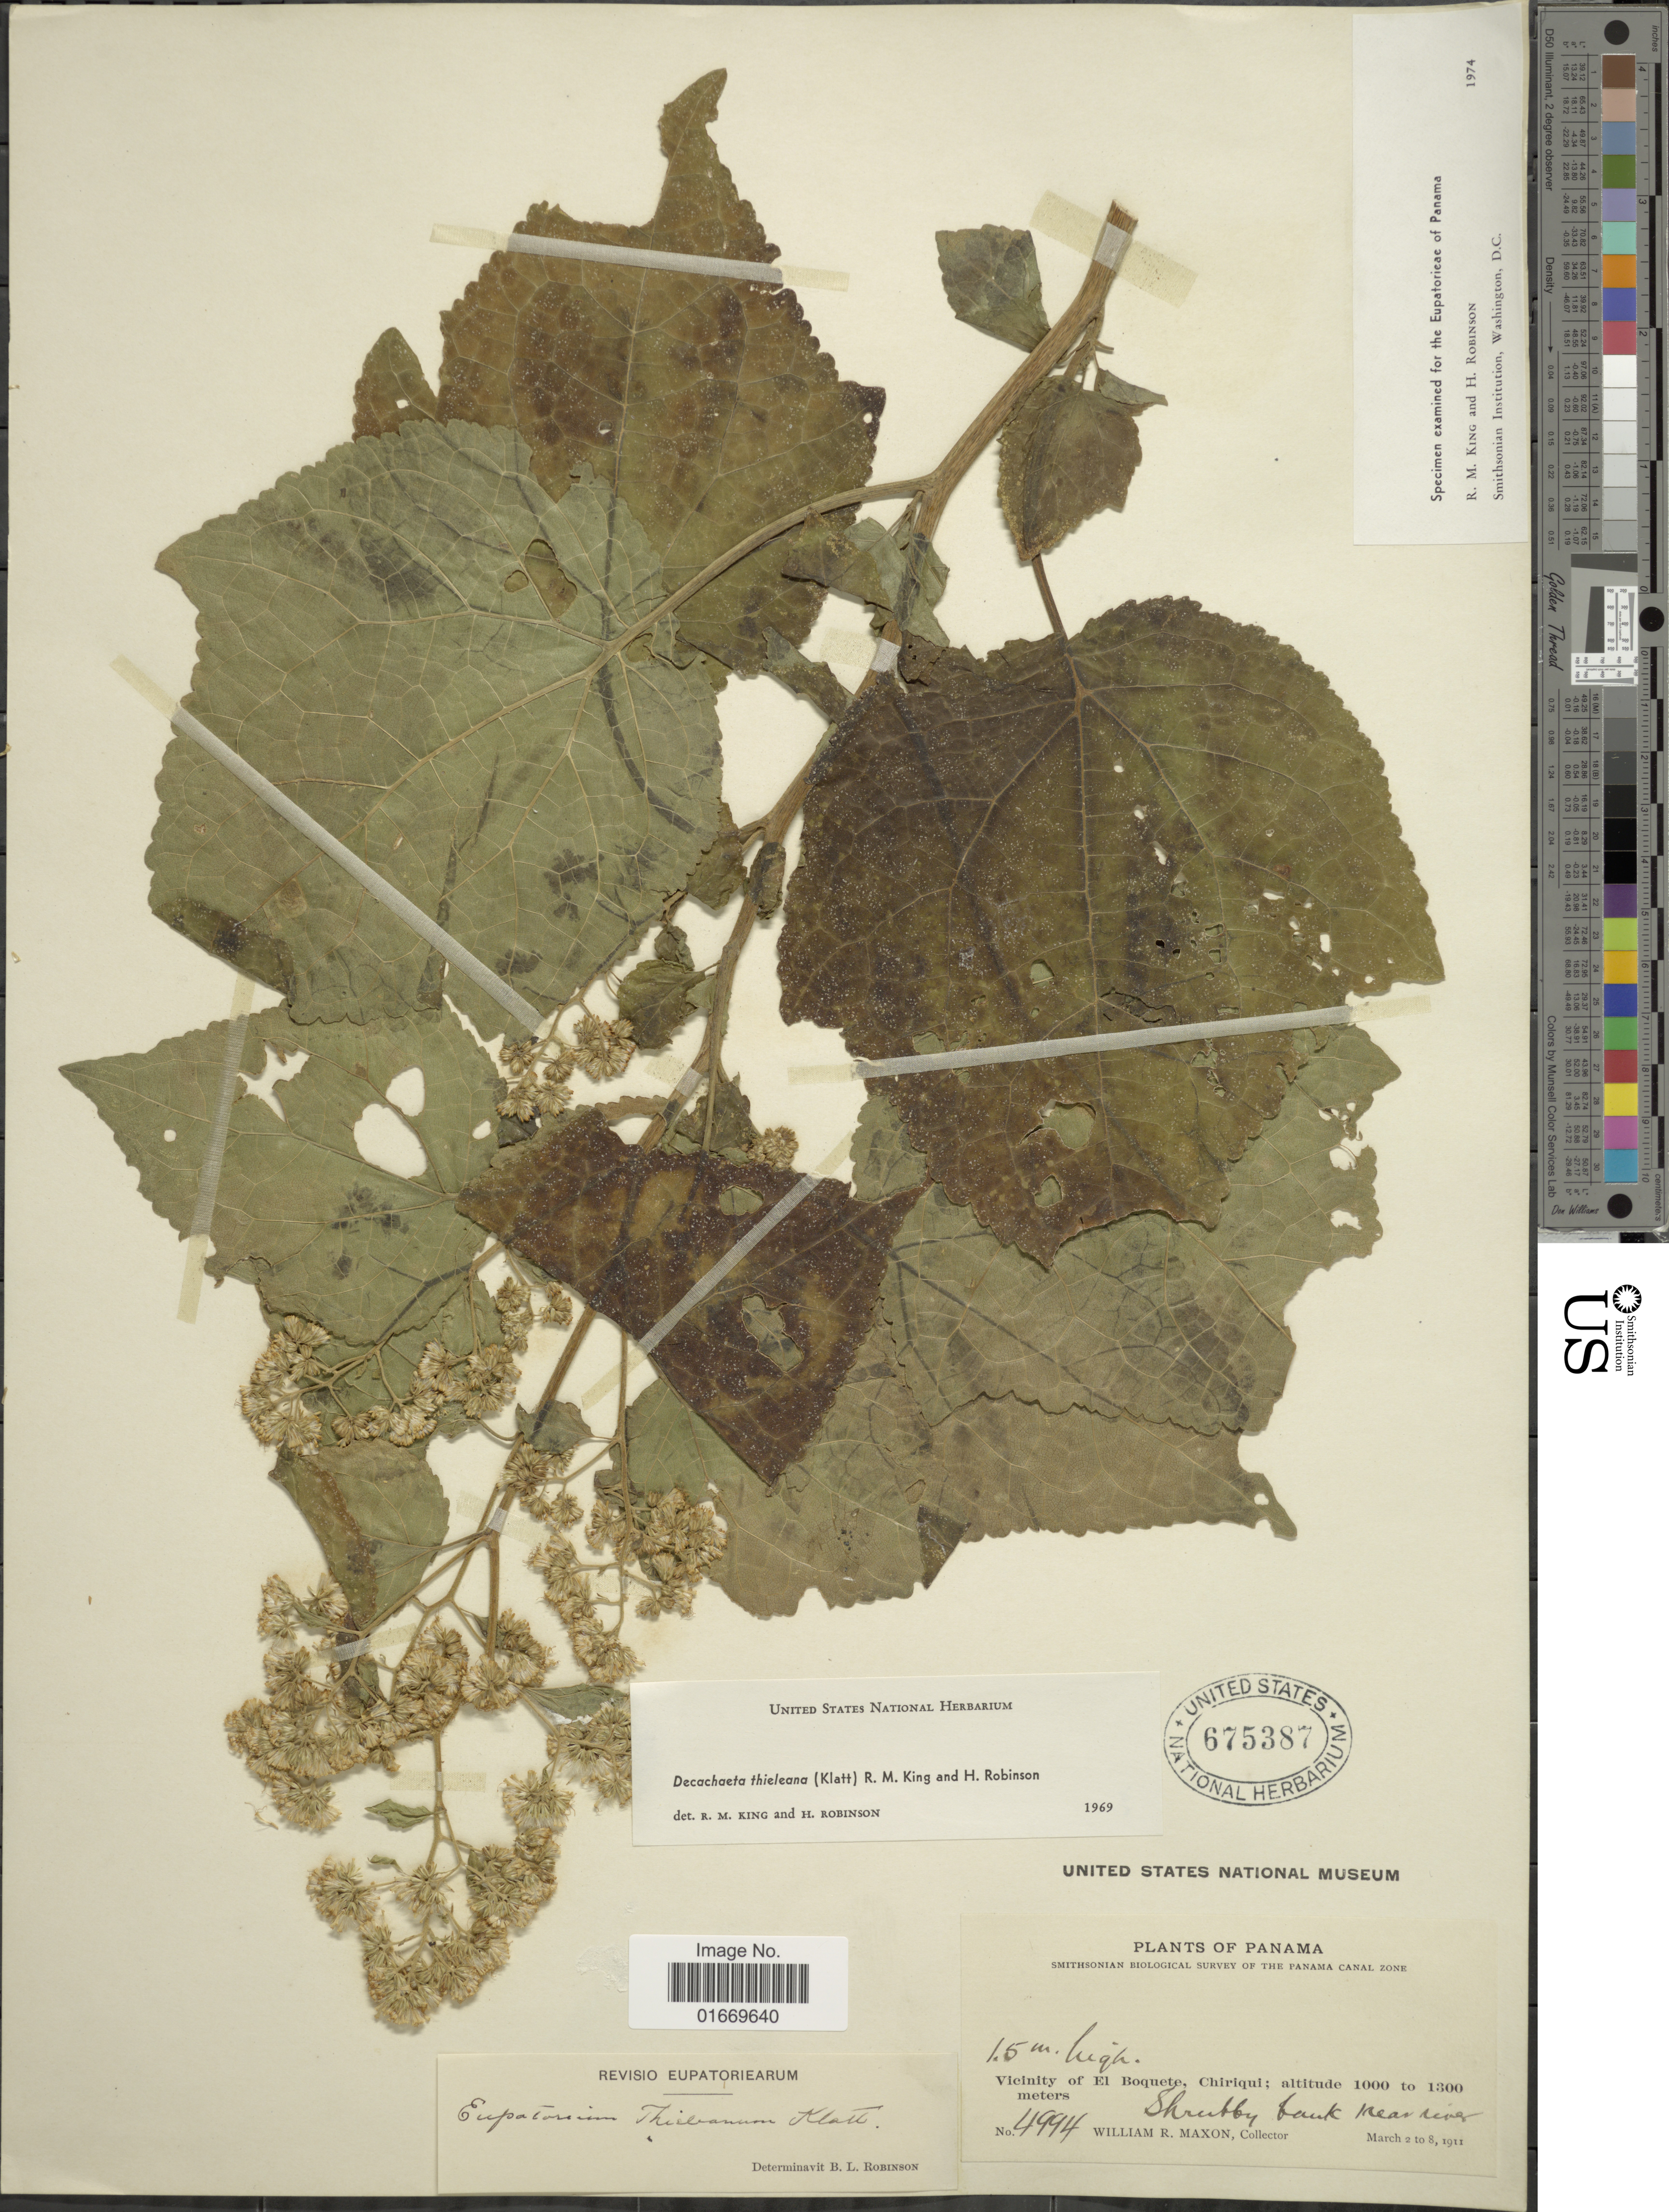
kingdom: Plantae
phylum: Tracheophyta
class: Magnoliopsida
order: Asterales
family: Asteraceae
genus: Decachaeta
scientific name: Decachaeta thieleana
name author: (Klatt) R.M. King & H. Rob.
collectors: W. R. Maxon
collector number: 4994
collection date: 1911-03-02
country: Panama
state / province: Chiriqui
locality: Vicinity of El Boquete, Chiriqui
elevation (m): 1000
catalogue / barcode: US 675387